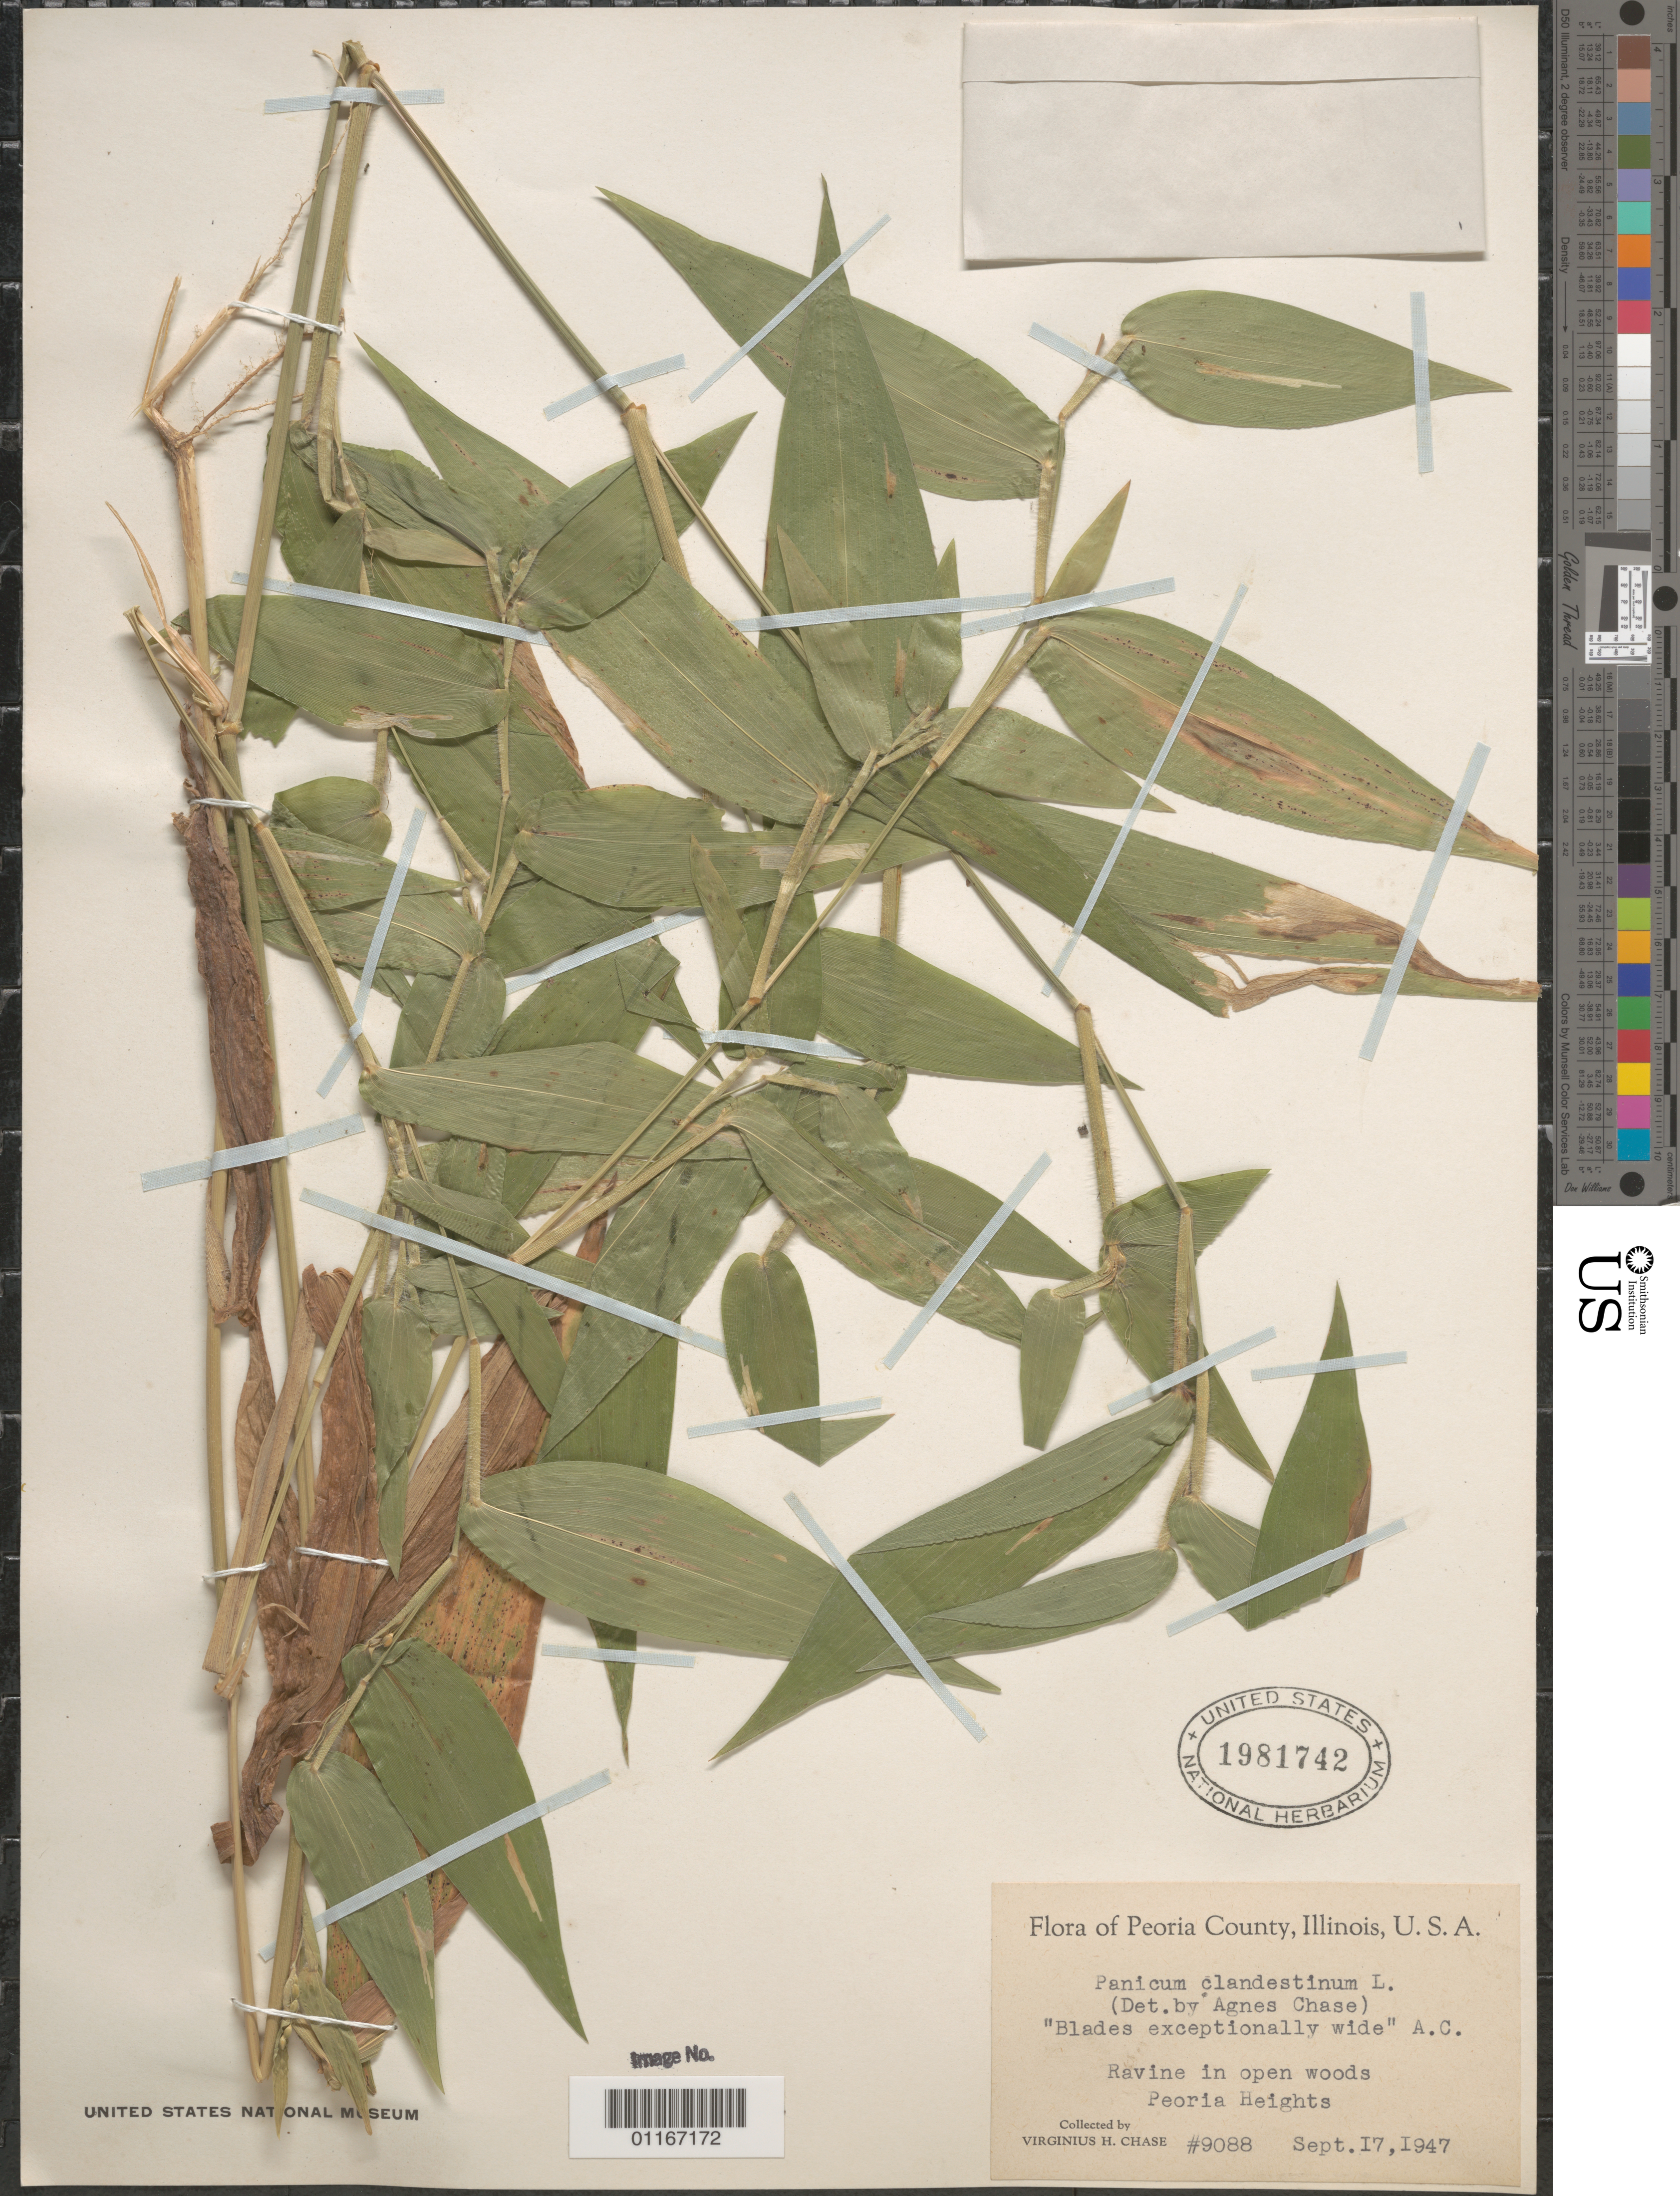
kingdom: Plantae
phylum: Tracheophyta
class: Liliopsida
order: Poales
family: Poaceae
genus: Dichanthelium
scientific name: Dichanthelium clandestinum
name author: (L.) Gould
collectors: V. H. Chase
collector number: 9088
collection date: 1947-09-17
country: United States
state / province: Illinois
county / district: Peoria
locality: Peoria Heights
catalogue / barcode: US 1981742